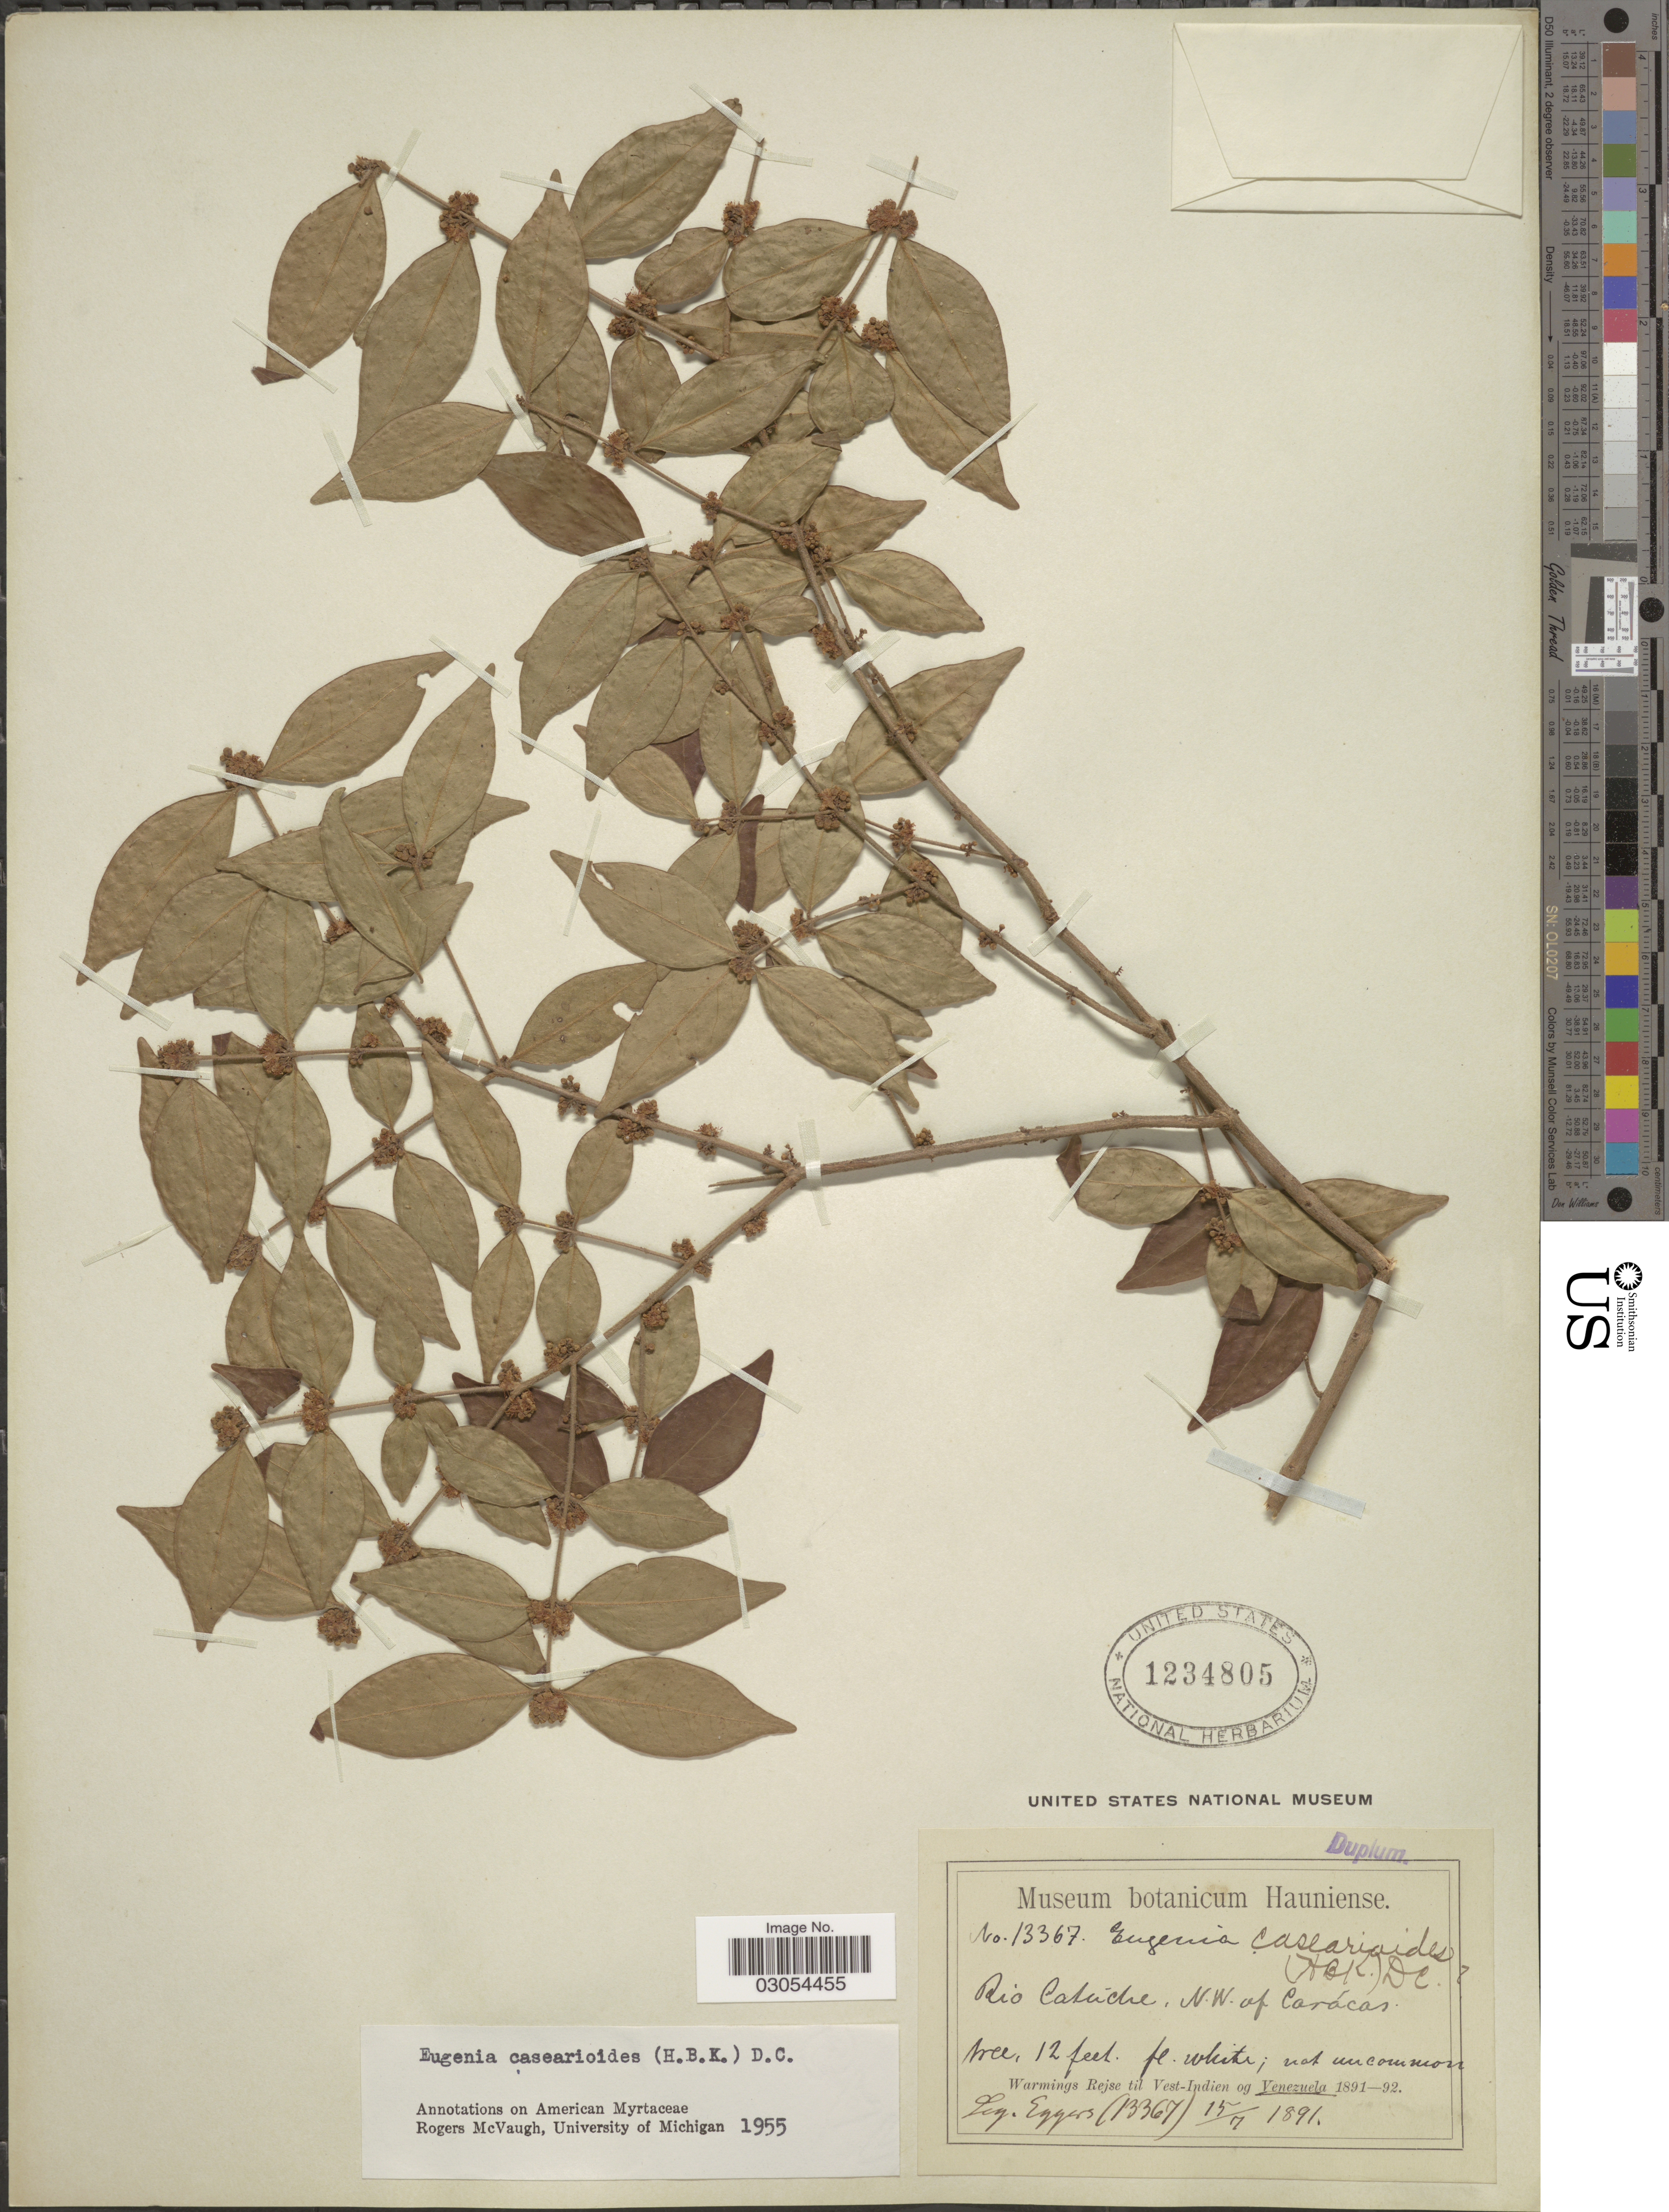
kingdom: Plantae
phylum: Tracheophyta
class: Magnoliopsida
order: Myrtales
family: Myrtaceae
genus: Eugenia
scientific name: Eugenia casearioides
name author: (Kunth) DC.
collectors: -. Eggers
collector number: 13367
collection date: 1891-07-15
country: Venezuela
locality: Rio Catuche. N.W. of Carácas. Vest-Indien og Venezuela.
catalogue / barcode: US 1234805